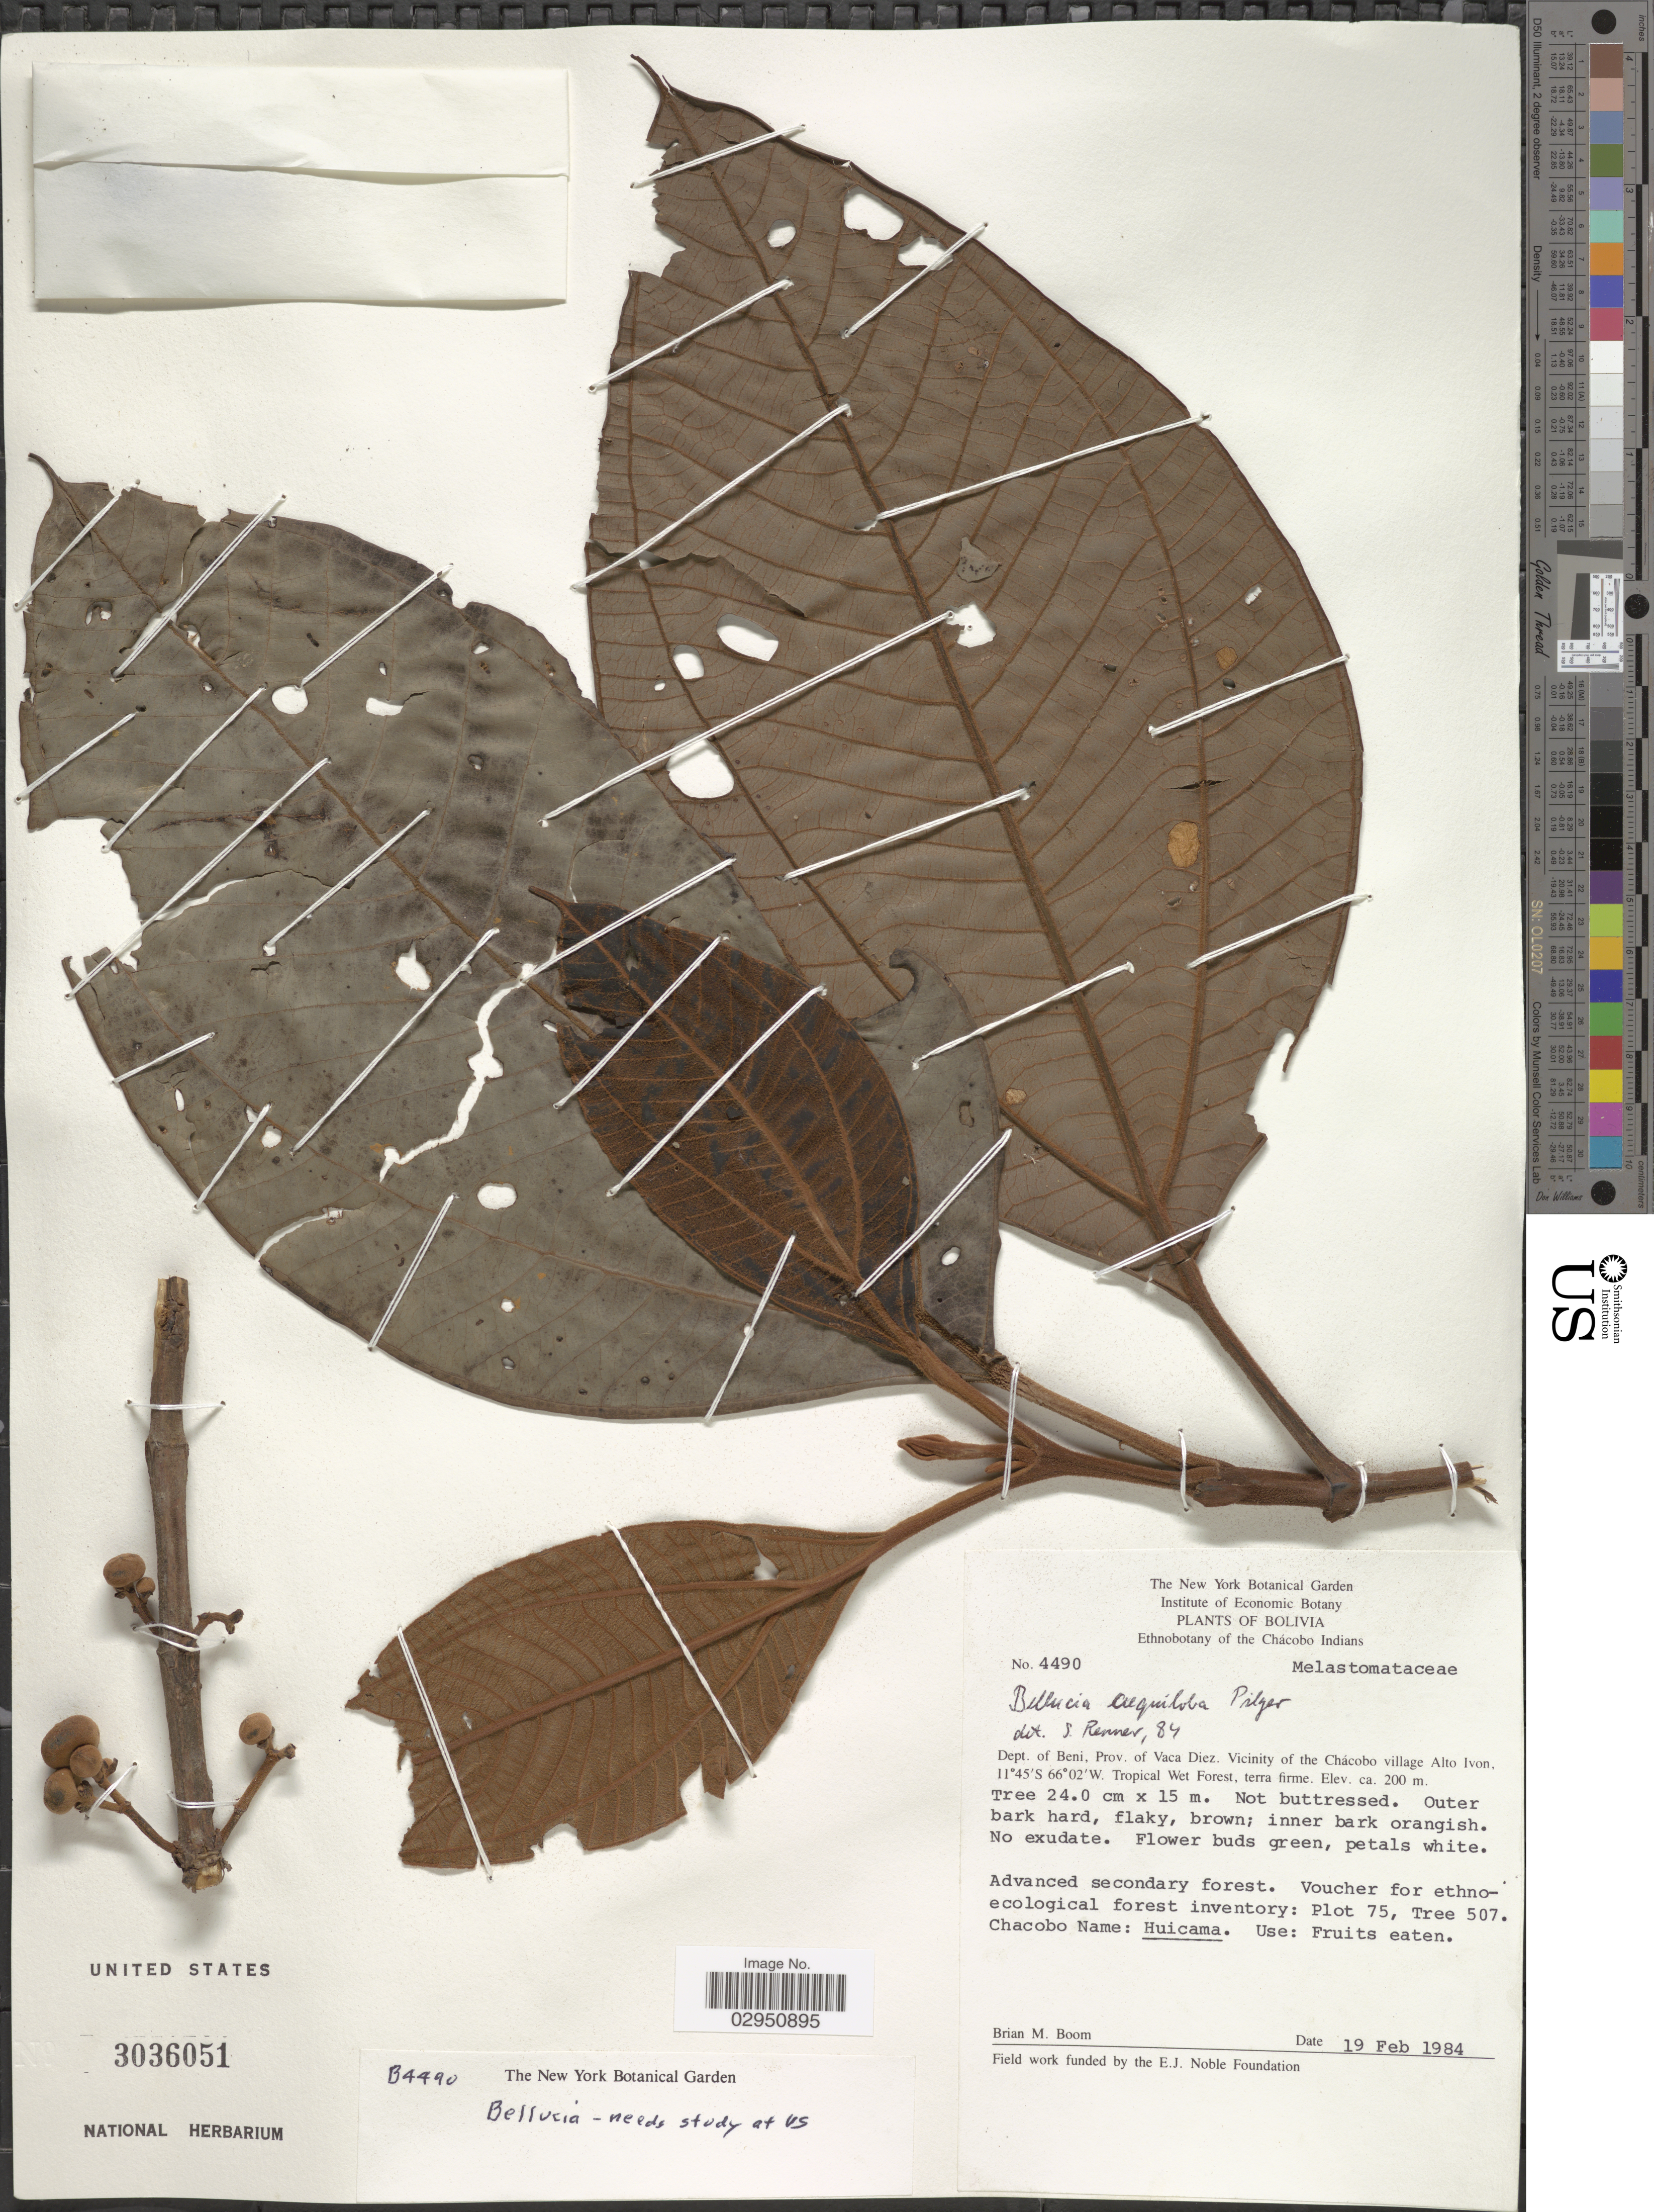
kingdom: Plantae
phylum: Tracheophyta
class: Magnoliopsida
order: Myrtales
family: Melastomataceae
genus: Bellucia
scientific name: Bellucia aequiloba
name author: Pilg.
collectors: B. M. Boom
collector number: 4490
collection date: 1984-02-19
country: Bolivia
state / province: Beni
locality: Dept. of Beni, Prov. of Vaca Diez. Vicinity of the Chácobo village Alto Ivon.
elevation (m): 200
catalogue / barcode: US 3036051